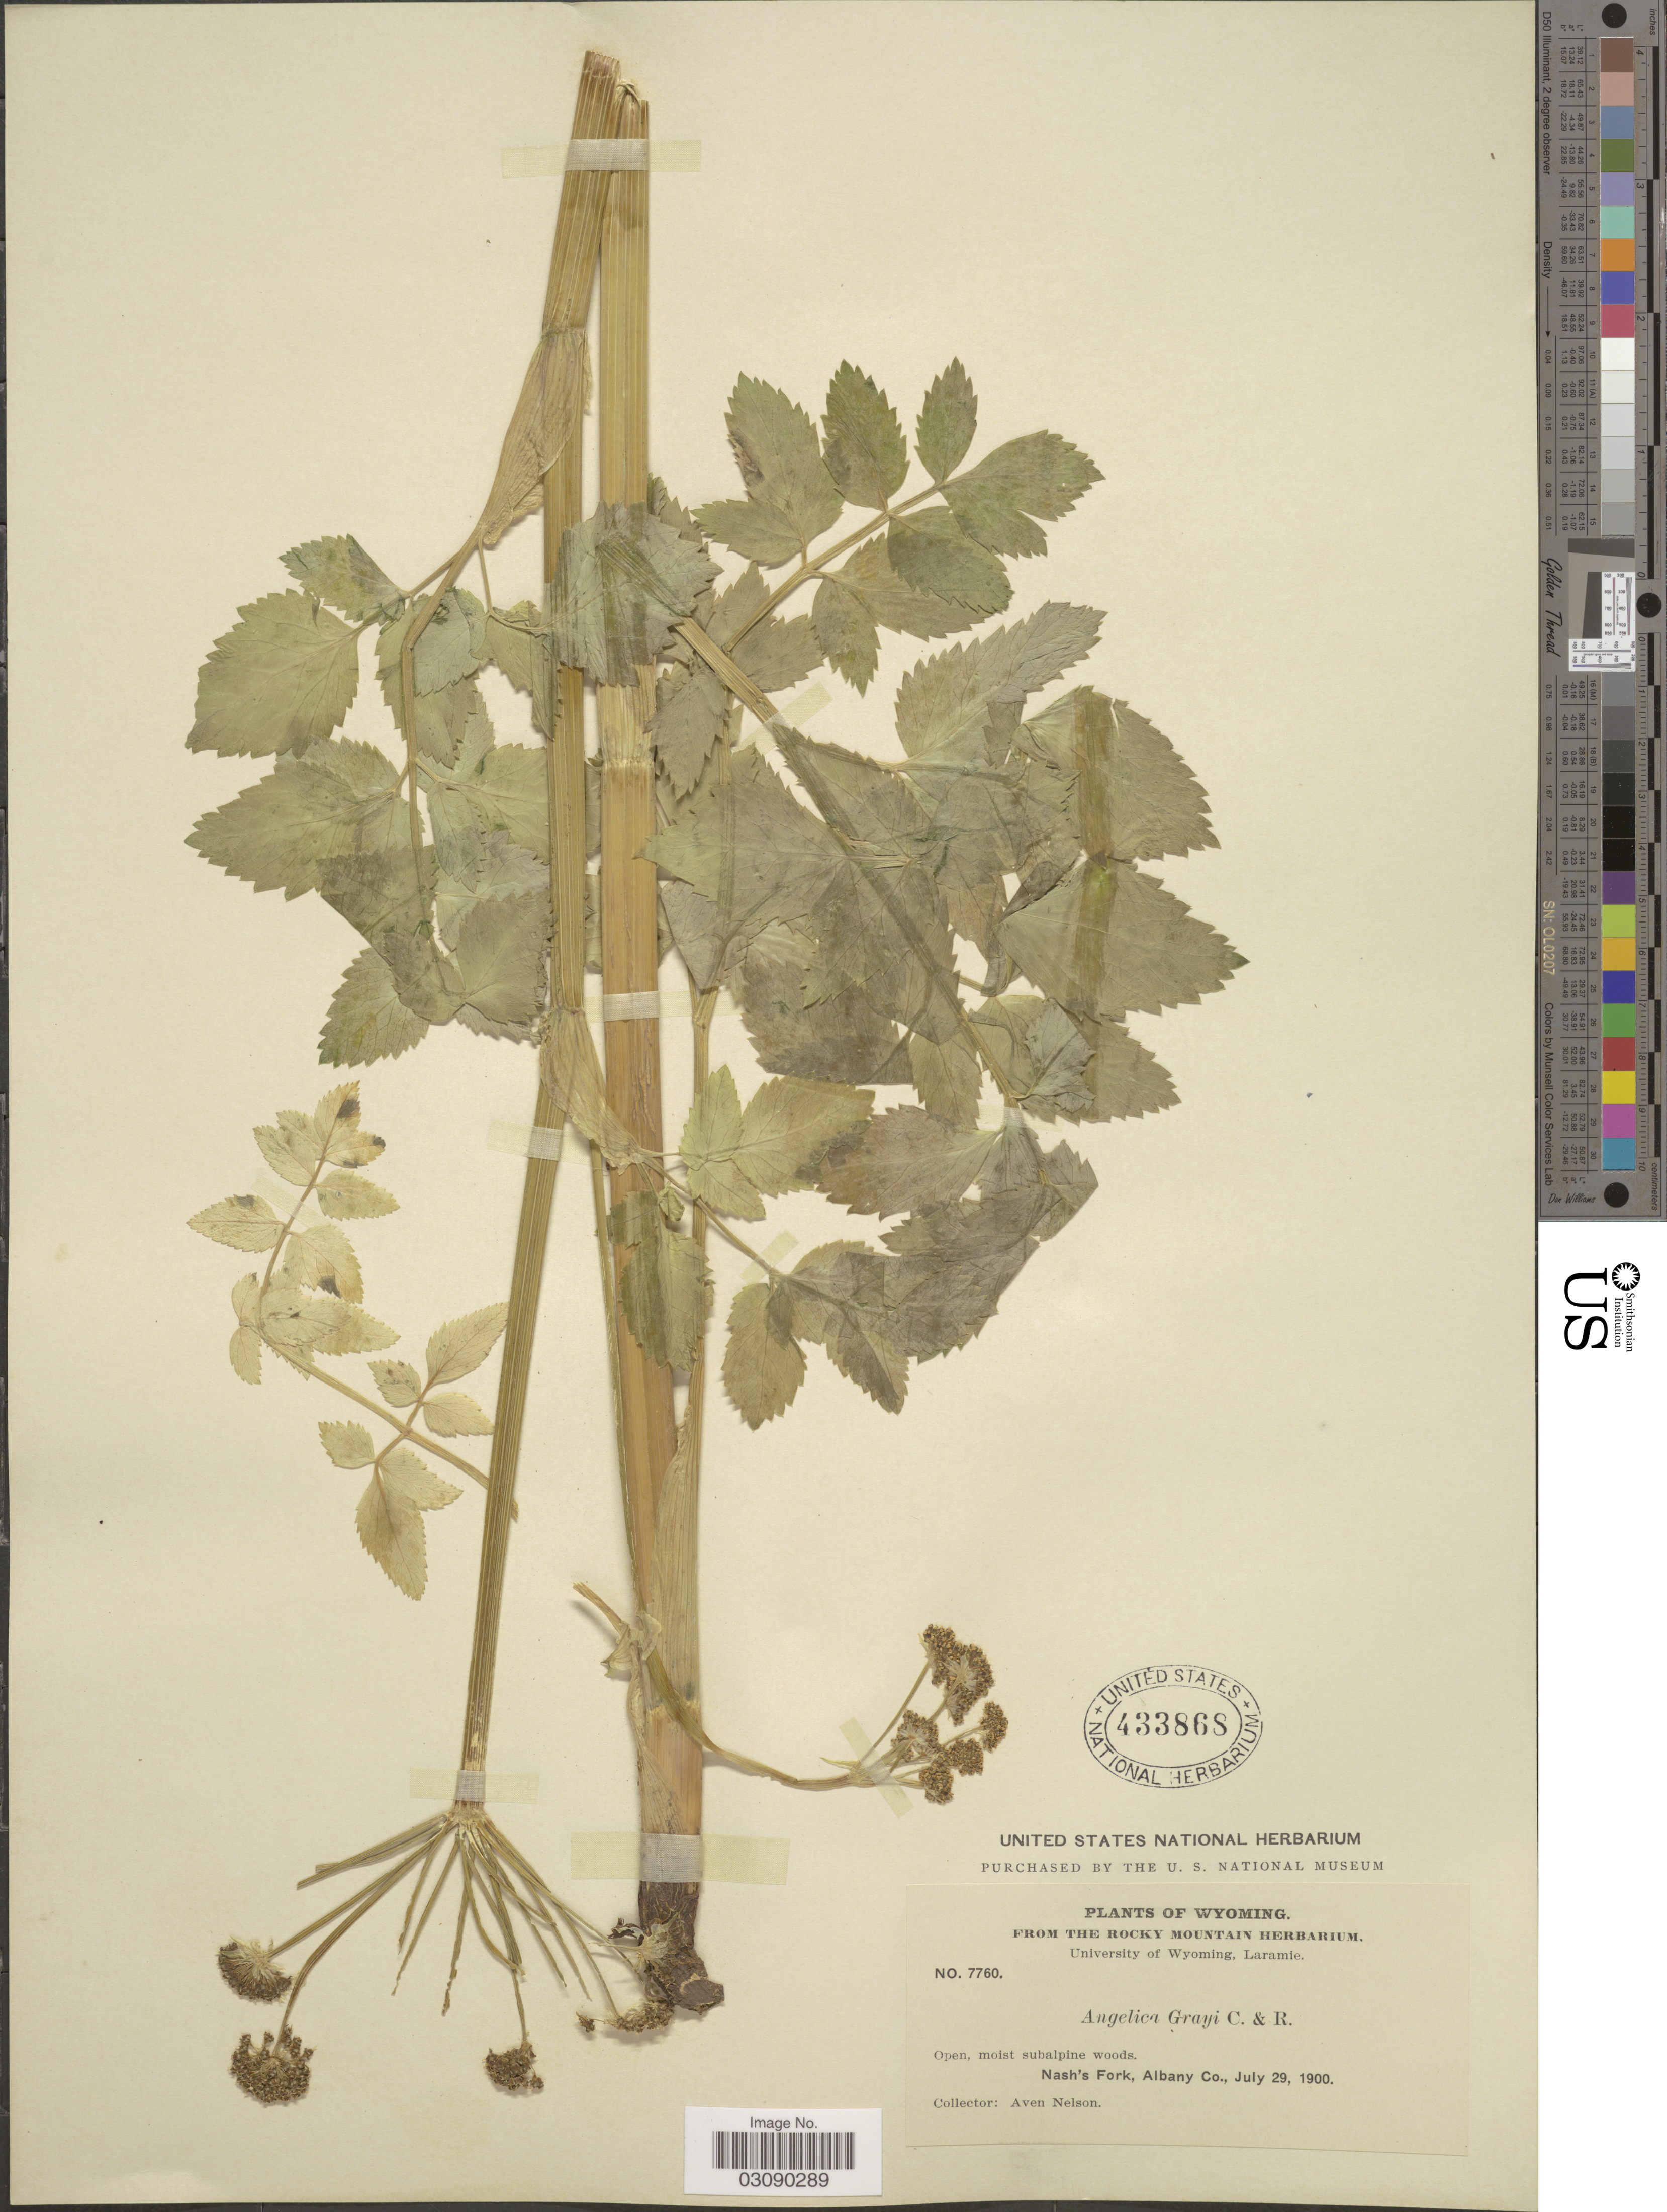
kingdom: Plantae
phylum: Tracheophyta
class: Magnoliopsida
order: Apiales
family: Apiaceae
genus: Angelica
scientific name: Angelica grayi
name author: (J.M. Coult. & Rose) J.M. Coult. & Rose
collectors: A. Nelson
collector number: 7760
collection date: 1900-07-29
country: United States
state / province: Wyoming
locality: Nash's Fork, Albany Co.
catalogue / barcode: US 433868